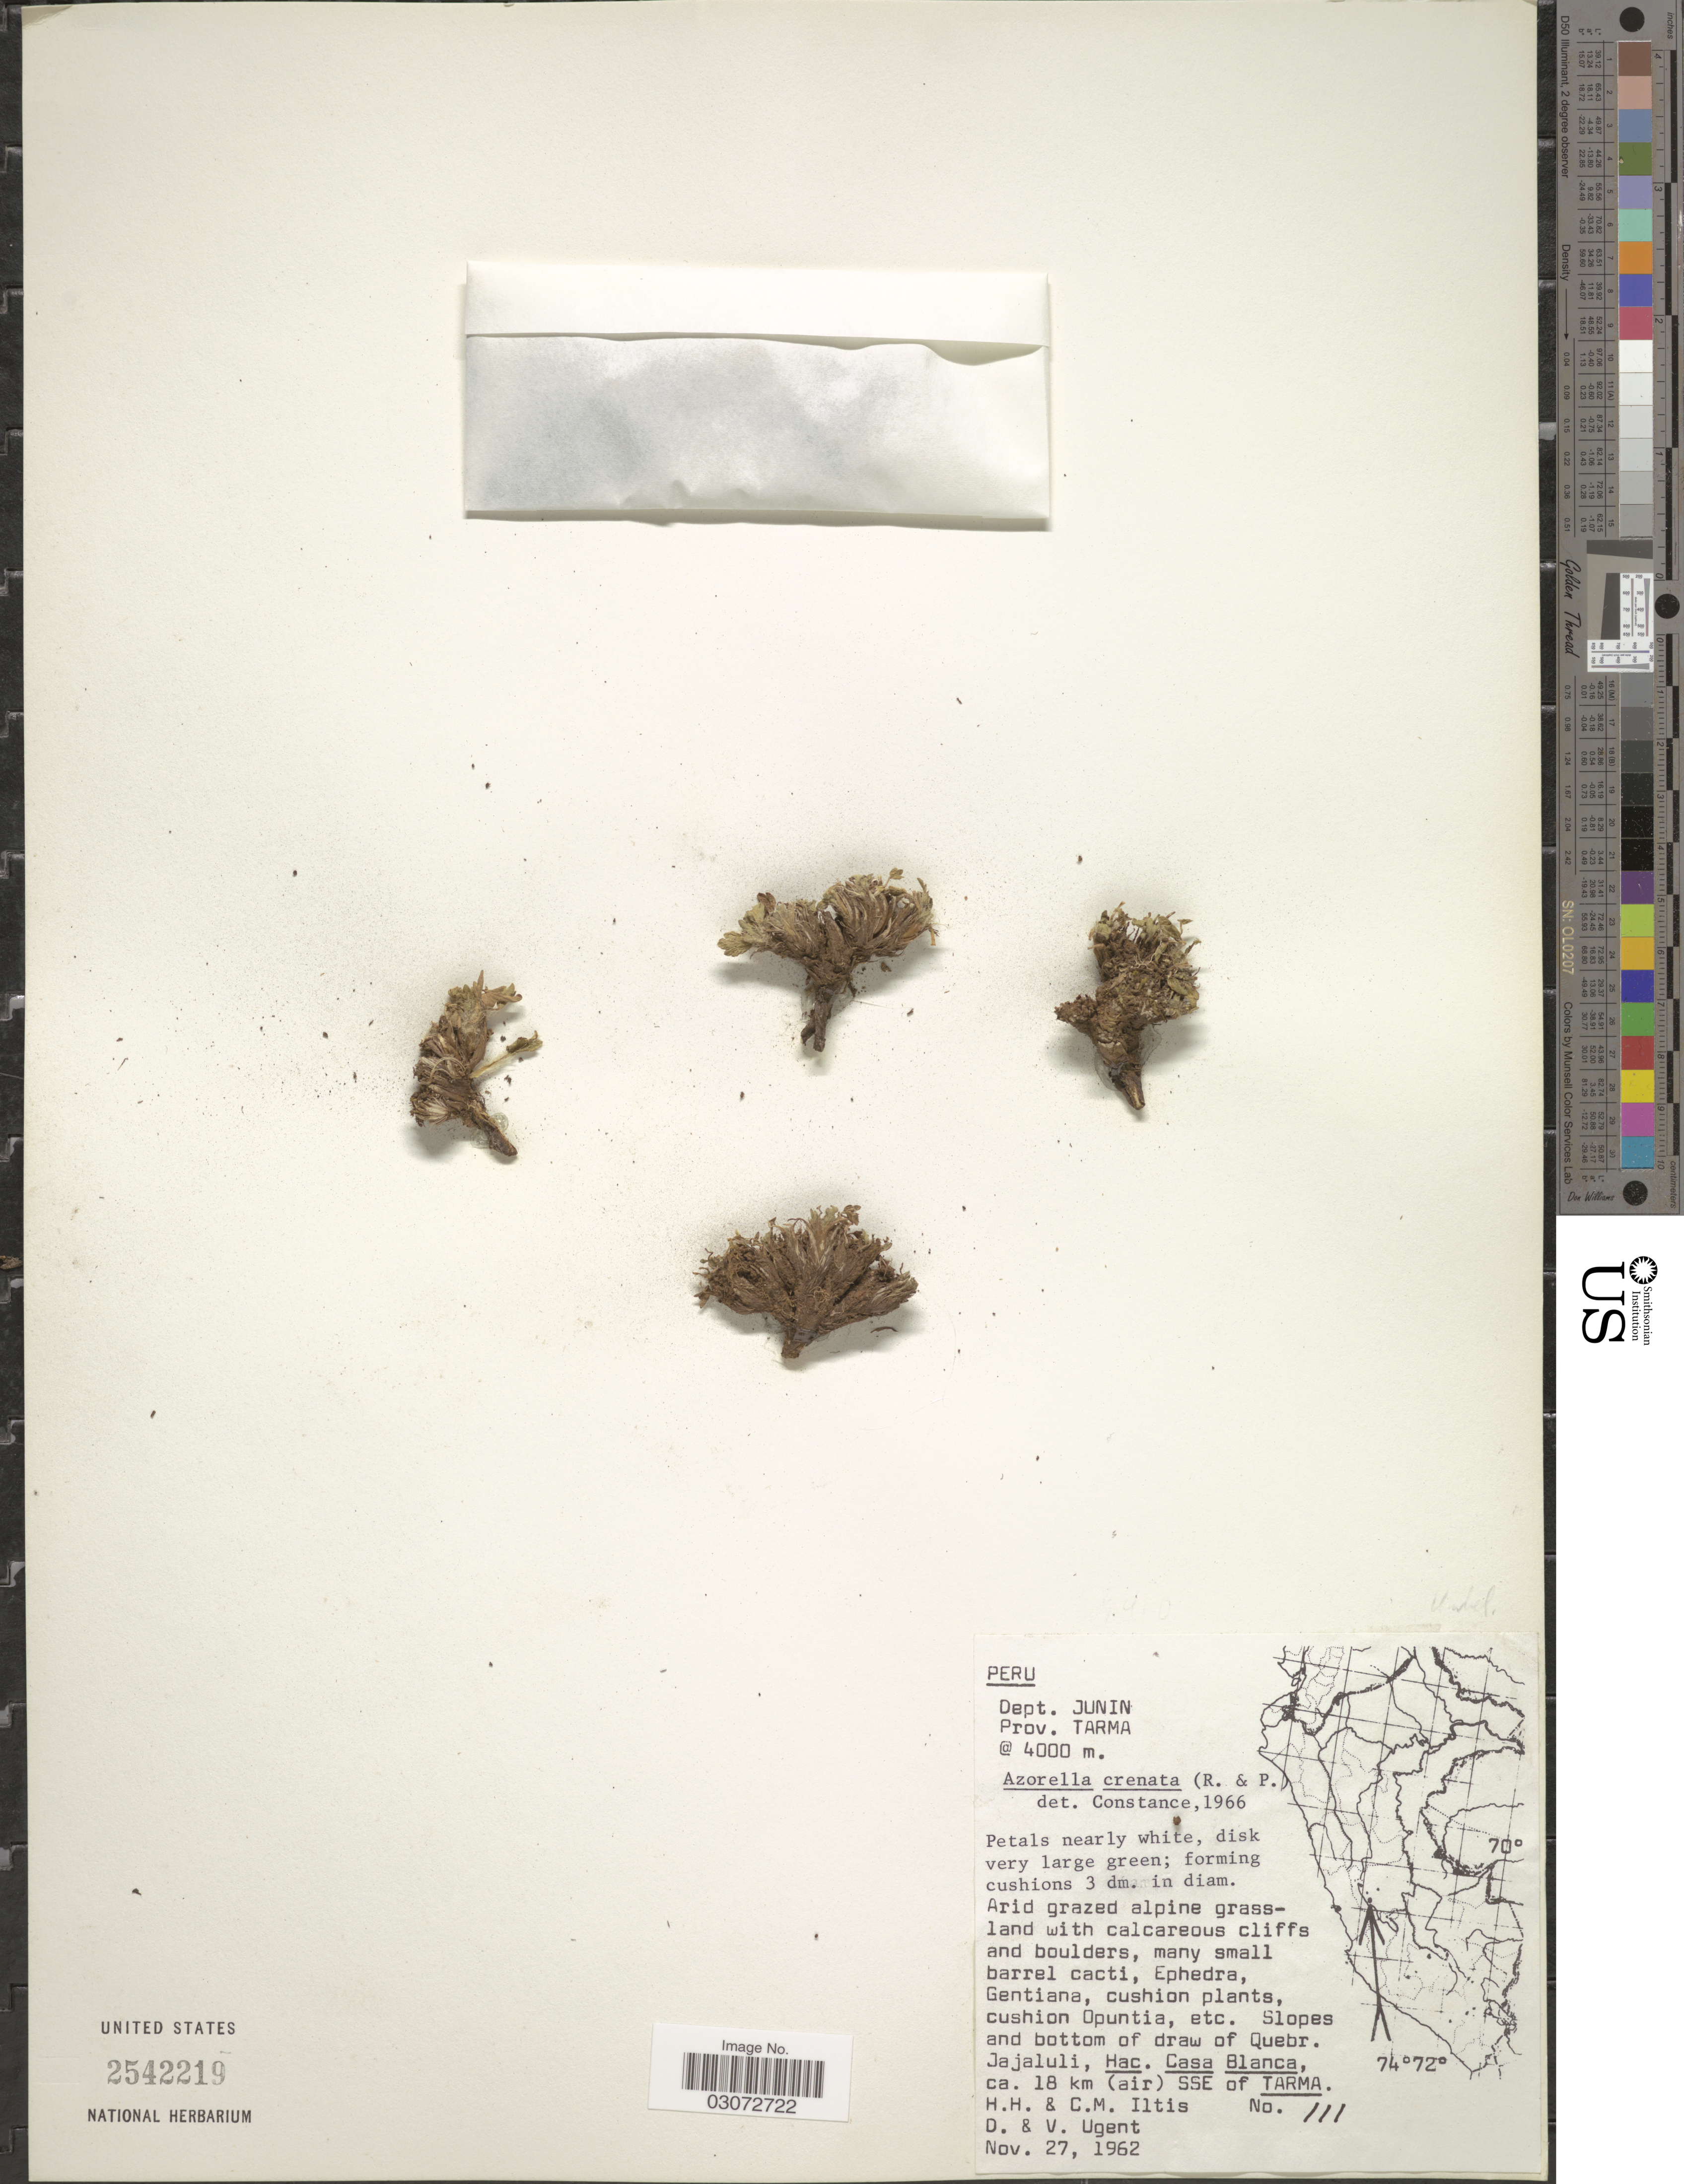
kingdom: Plantae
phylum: Tracheophyta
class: Magnoliopsida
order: Apiales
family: Apiaceae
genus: Azorella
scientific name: Azorella crenata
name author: (Ruiz & Pav.) Pers.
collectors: H. H. Iltis, C. M Iltis, D. Ugent & V. Ugent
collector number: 111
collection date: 1962-11-27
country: Peru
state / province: Junín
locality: Dept. Junin. Prov. Tarma. Slopes and bottom of draw of Quebr. Jajaluli, Hac. Casa Blanca, ca. 18 km (air) SSE of Tarma.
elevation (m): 4000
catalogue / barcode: US 2542219